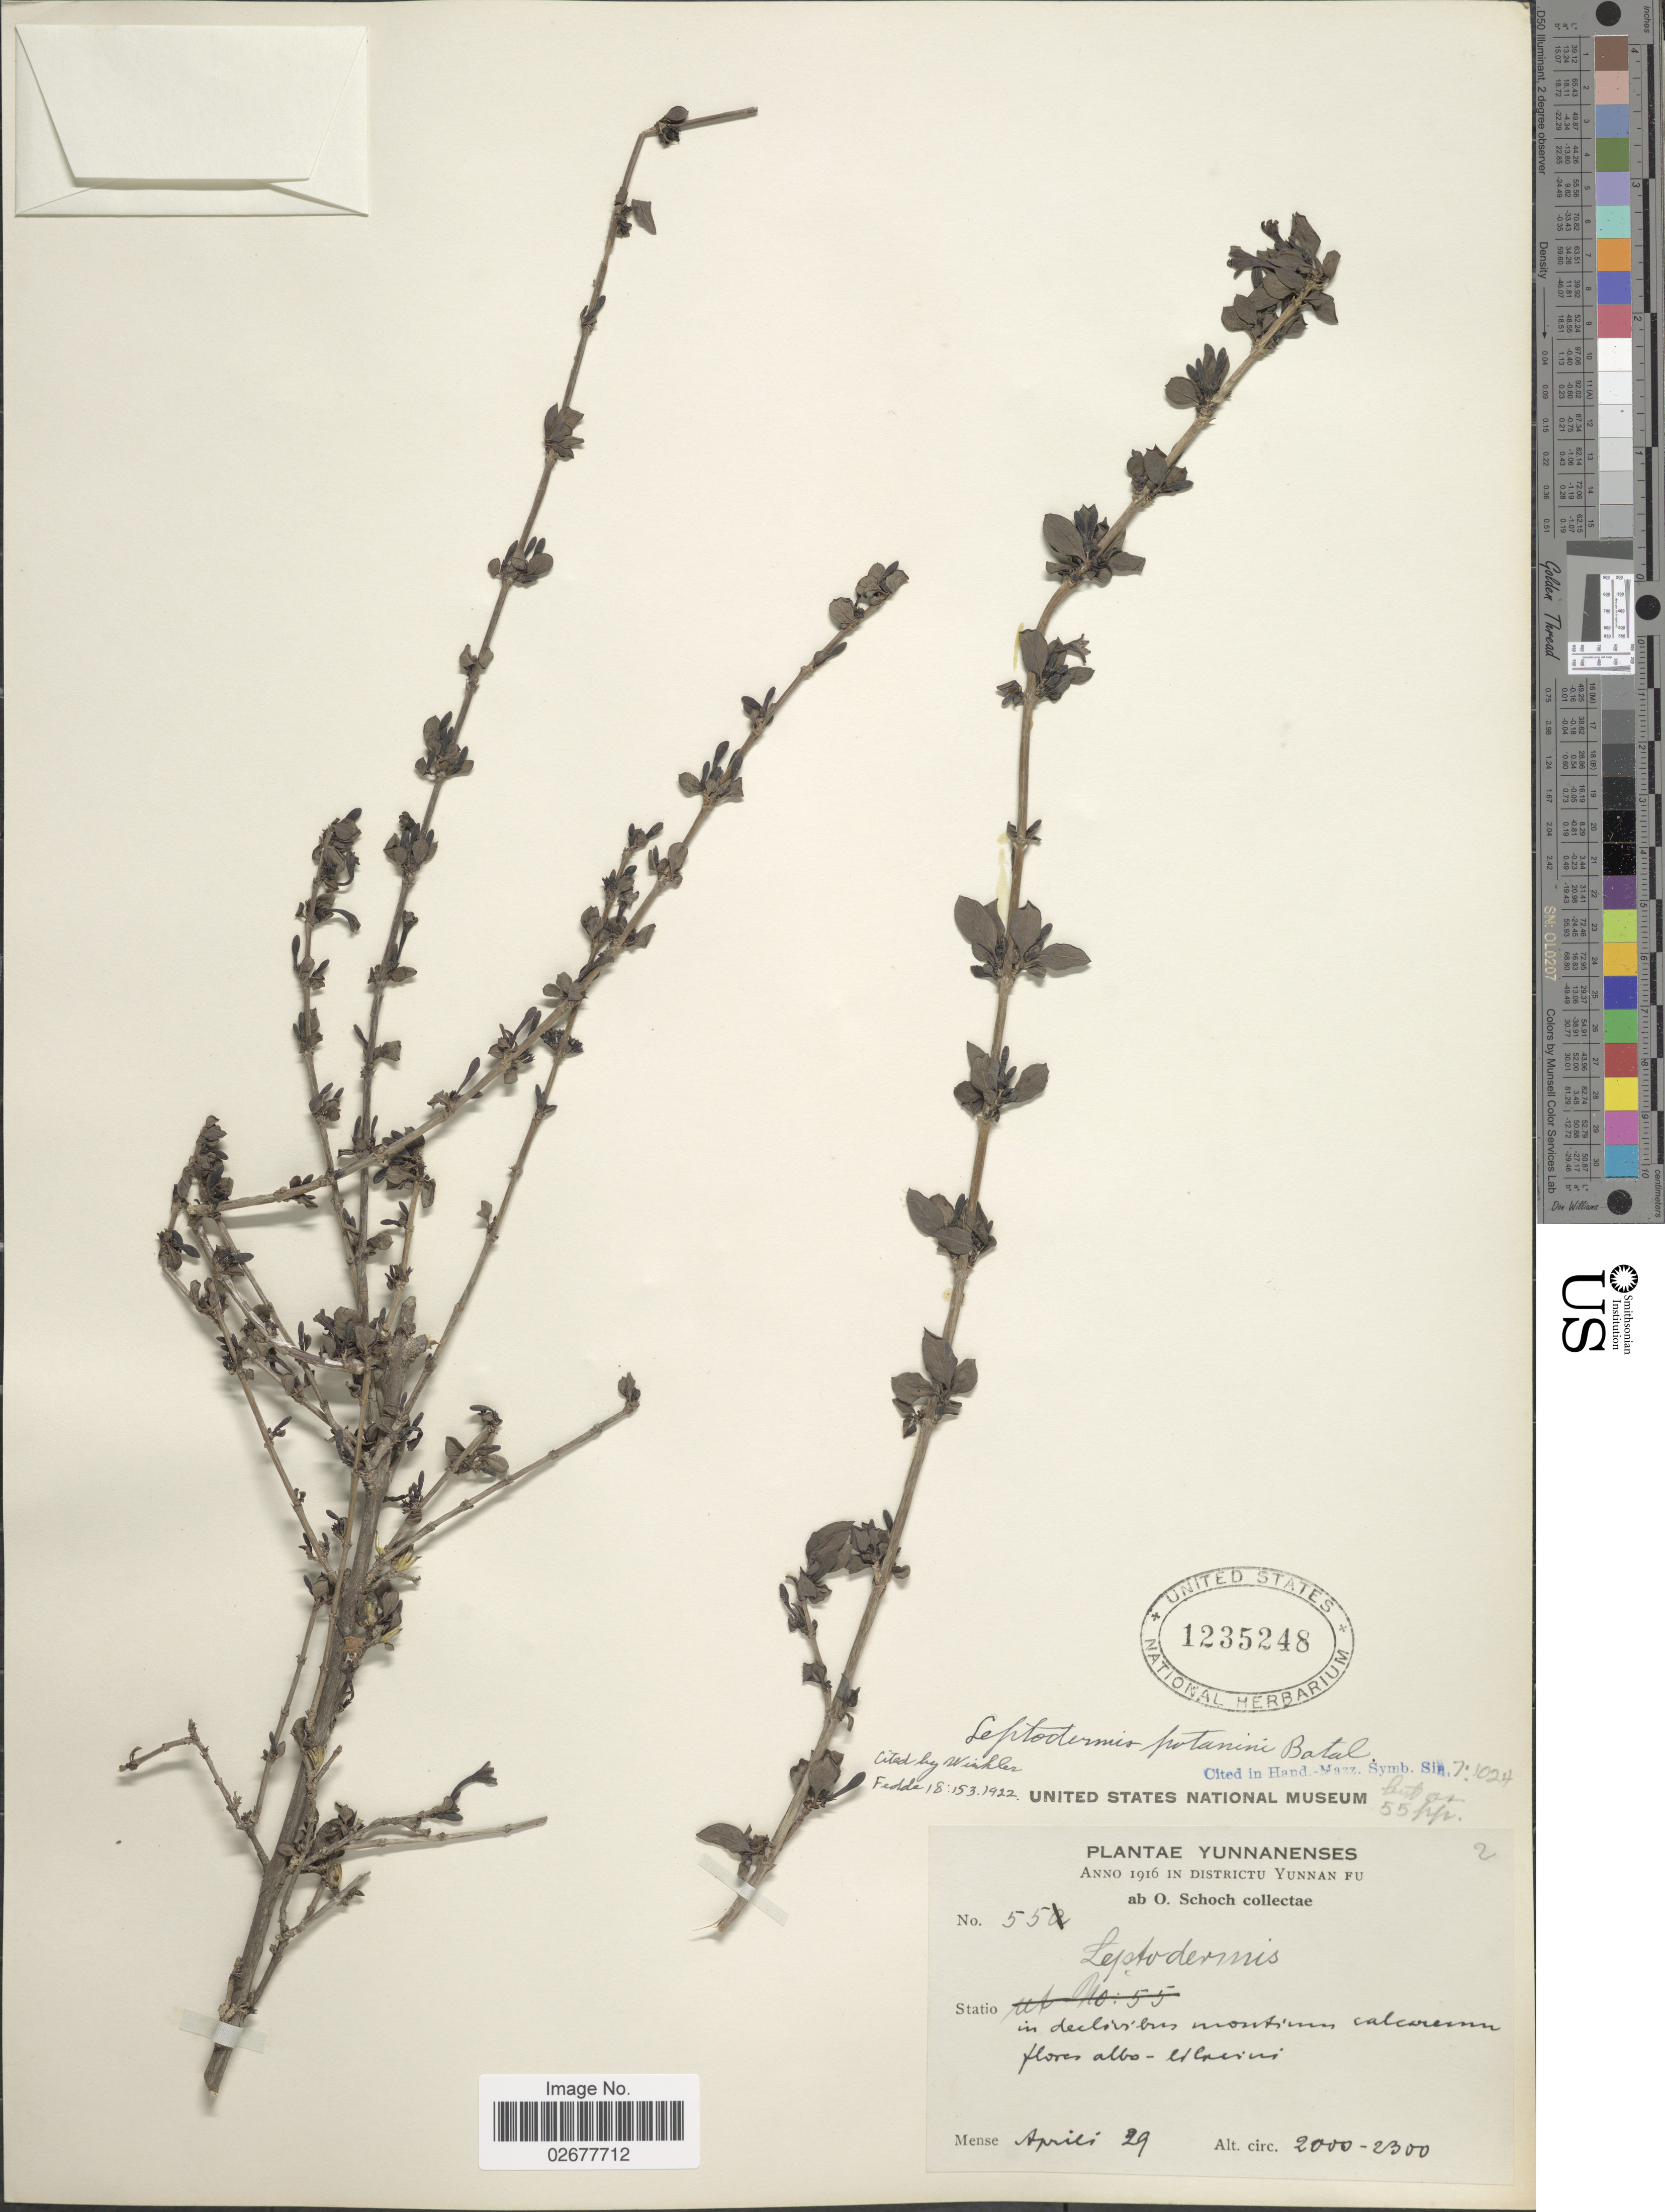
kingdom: Plantae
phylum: Tracheophyta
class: Magnoliopsida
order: Gentianales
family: Rubiaceae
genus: Leptodermis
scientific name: Leptodermis potanini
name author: Batalin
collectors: O. Schoch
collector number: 55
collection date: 1916-04-29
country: China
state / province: Yunnan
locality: Yunnanenses. Districtu Yunnan Fu.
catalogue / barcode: US 1235248